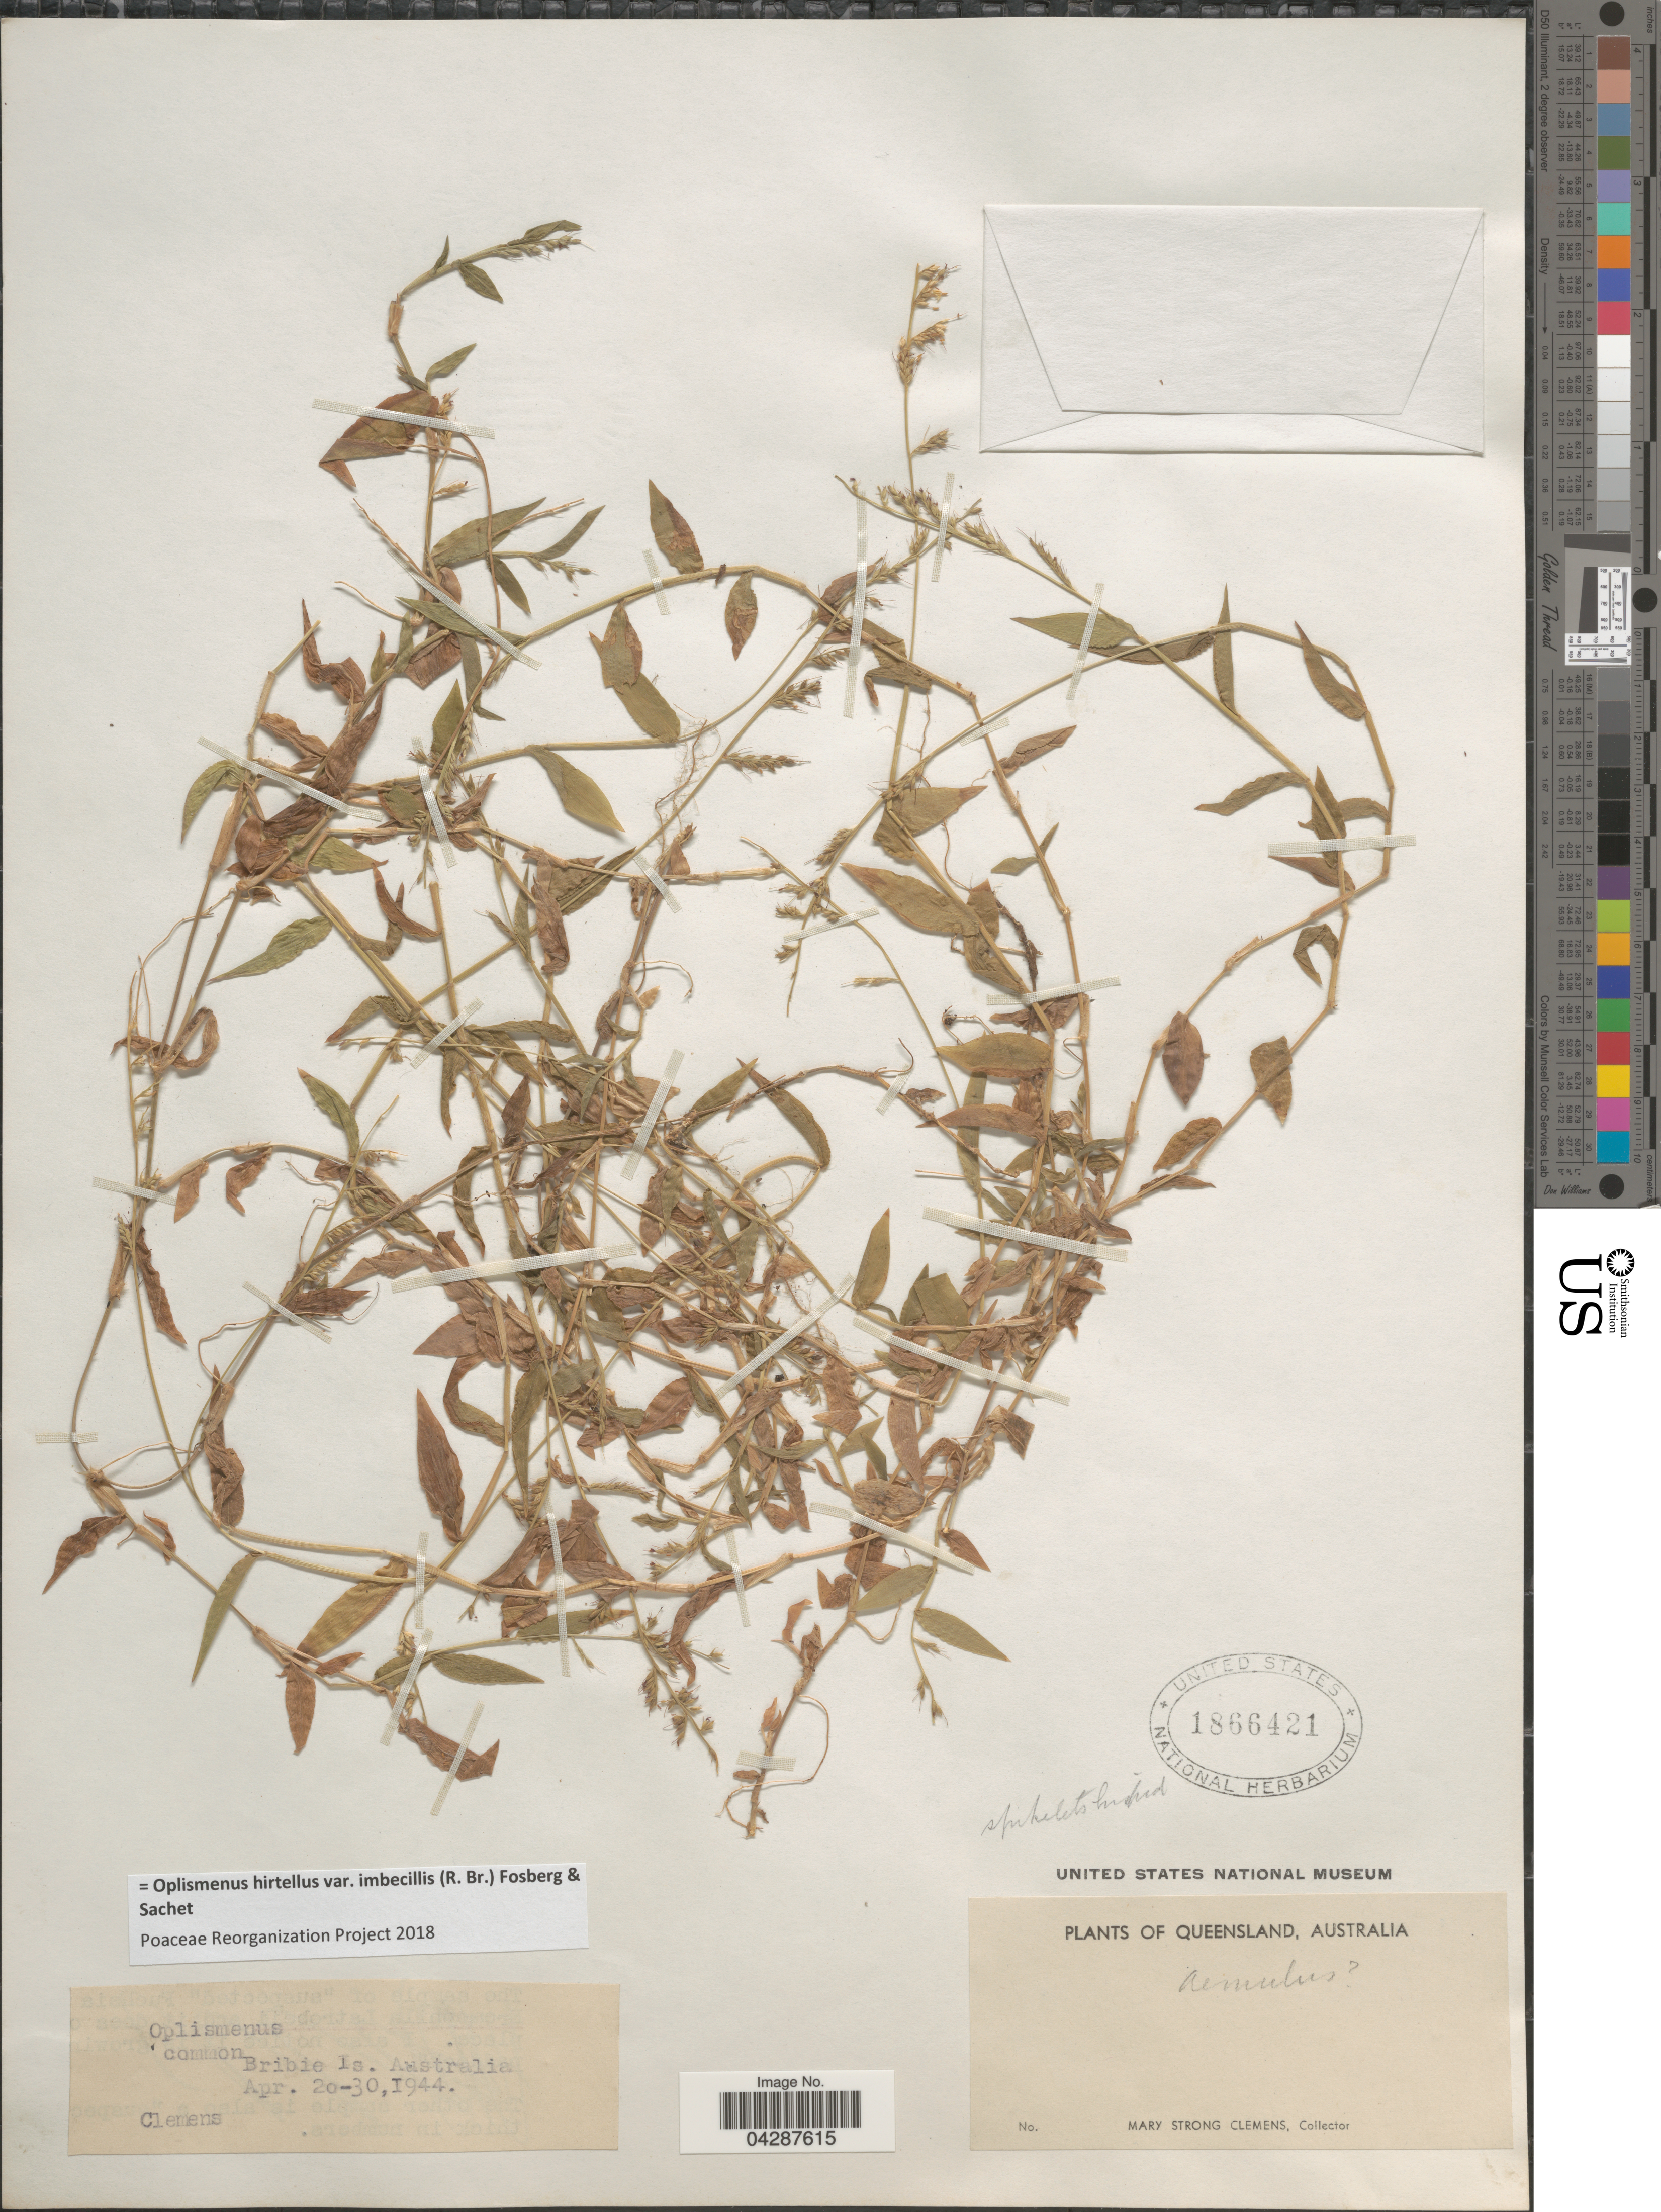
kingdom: Plantae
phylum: Tracheophyta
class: Liliopsida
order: Poales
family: Poaceae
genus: Oplismenus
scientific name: Oplismenus hirtellus var. imbecillis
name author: (R. Br.) Fosberg & Sachet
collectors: M. S. Clemens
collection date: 1944-04-20/1944-04-30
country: Australia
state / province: Queensland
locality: Bribie Is.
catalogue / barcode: US 1866421